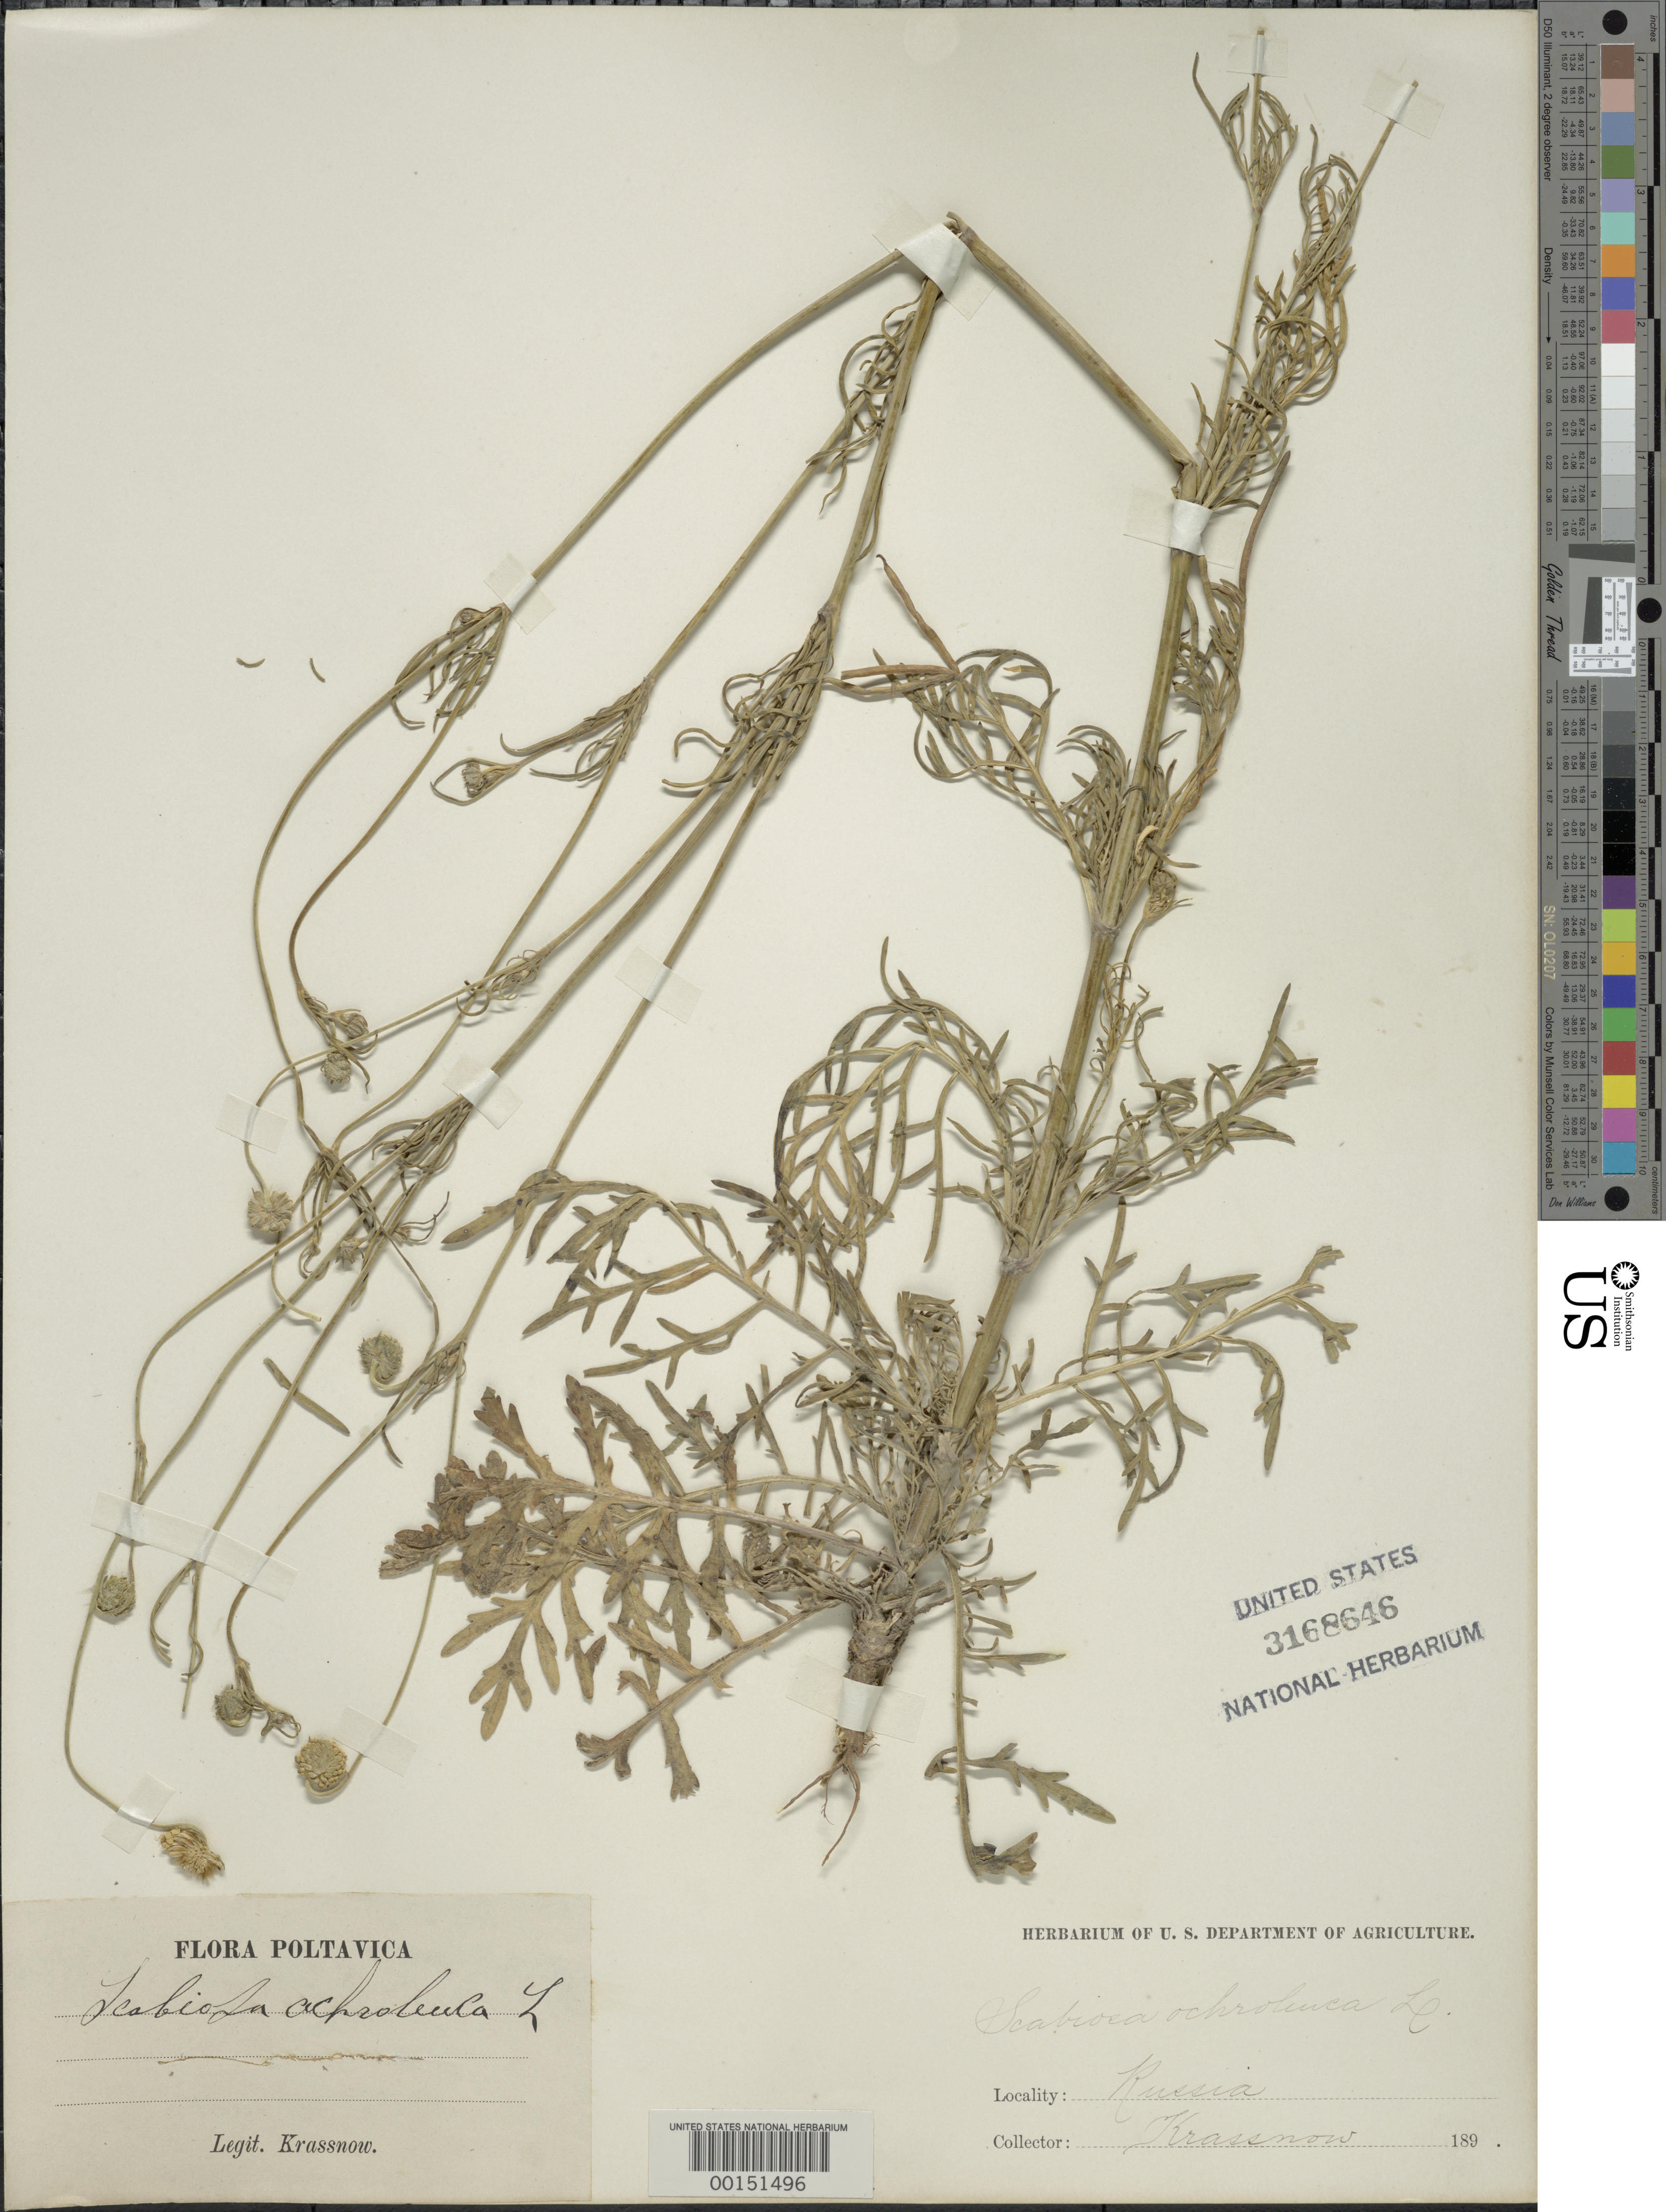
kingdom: Plantae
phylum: Tracheophyta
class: Magnoliopsida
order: Dipsacales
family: Caprifoliaceae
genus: Scabiosa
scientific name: Scabiosa ochroleuca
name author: L.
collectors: -. Krassnow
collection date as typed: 189-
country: Russian Federation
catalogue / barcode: US 3168646